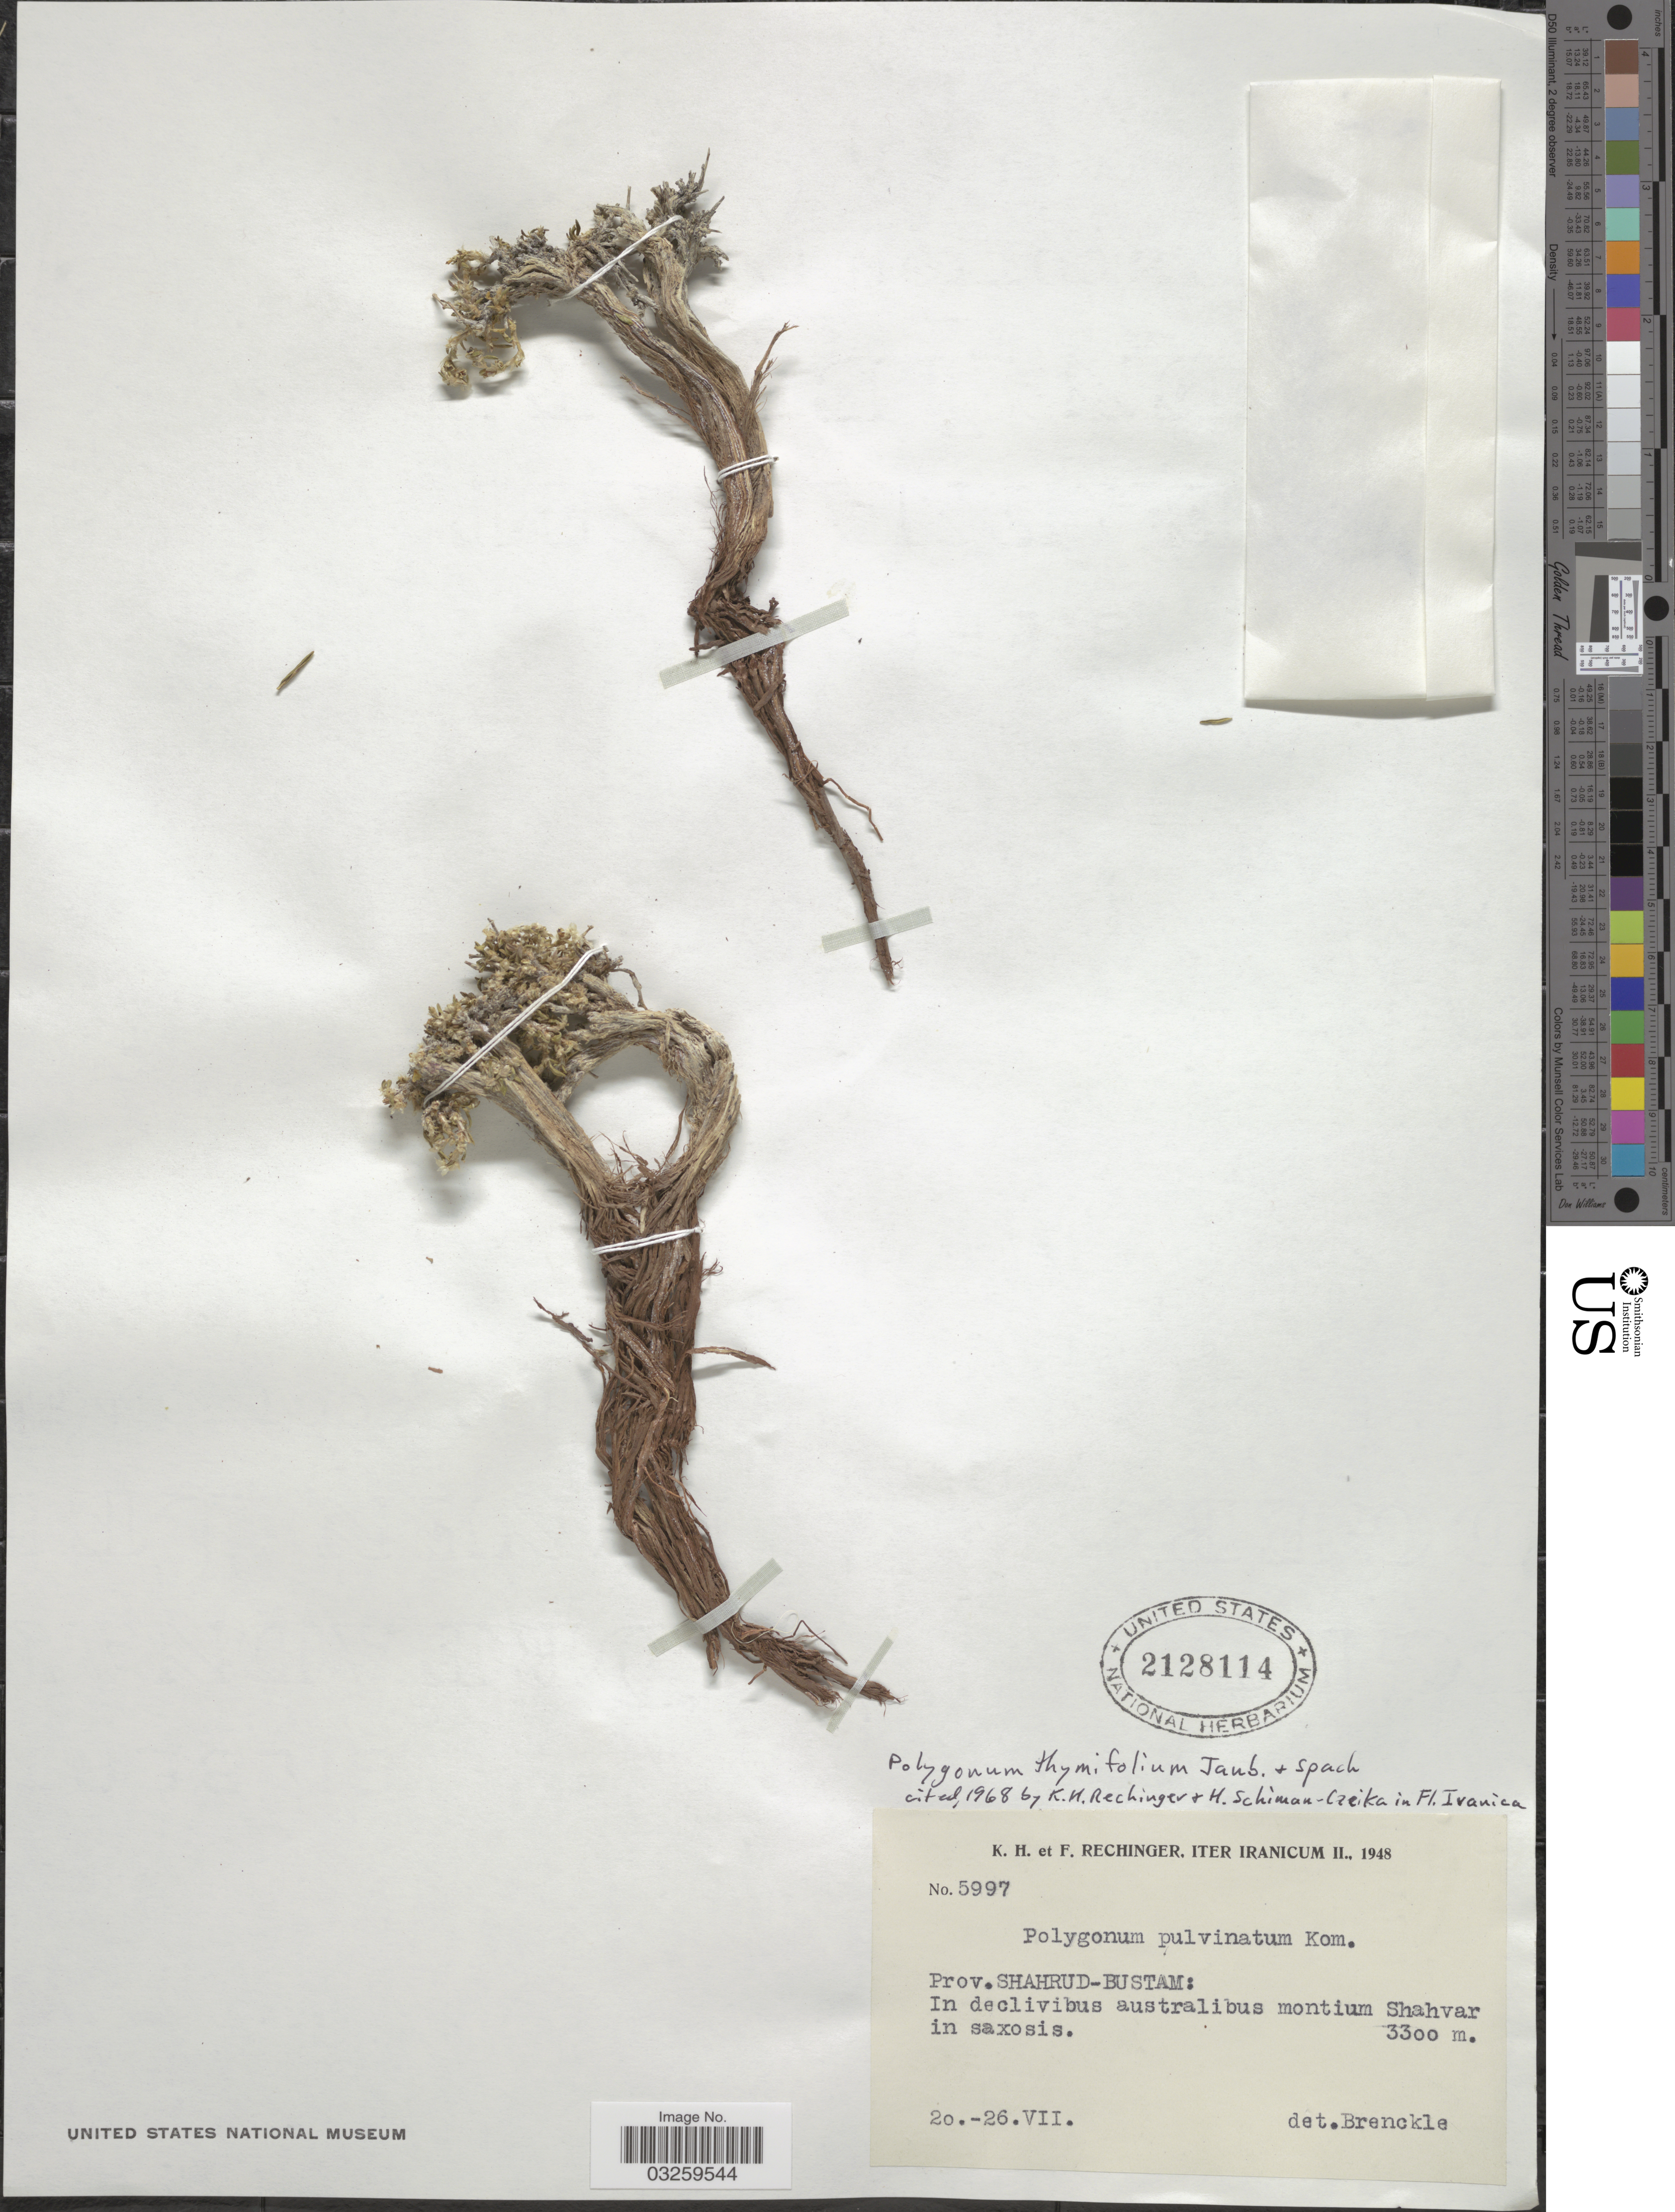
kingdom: Plantae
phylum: Tracheophyta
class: Magnoliopsida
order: Caryophyllales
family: Polygonaceae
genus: Polygonum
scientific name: Polygonum thymifolium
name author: Jaub. & Spach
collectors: K. H. Rechinger & F. Rechinger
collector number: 5997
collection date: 1948-07-20/1948-07-26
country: Iran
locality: Iter Iranicum, Prov. Shahrud-Bustam: In declivibus australibus montium Shahvar in saxosis.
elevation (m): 3300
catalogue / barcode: US 2128114